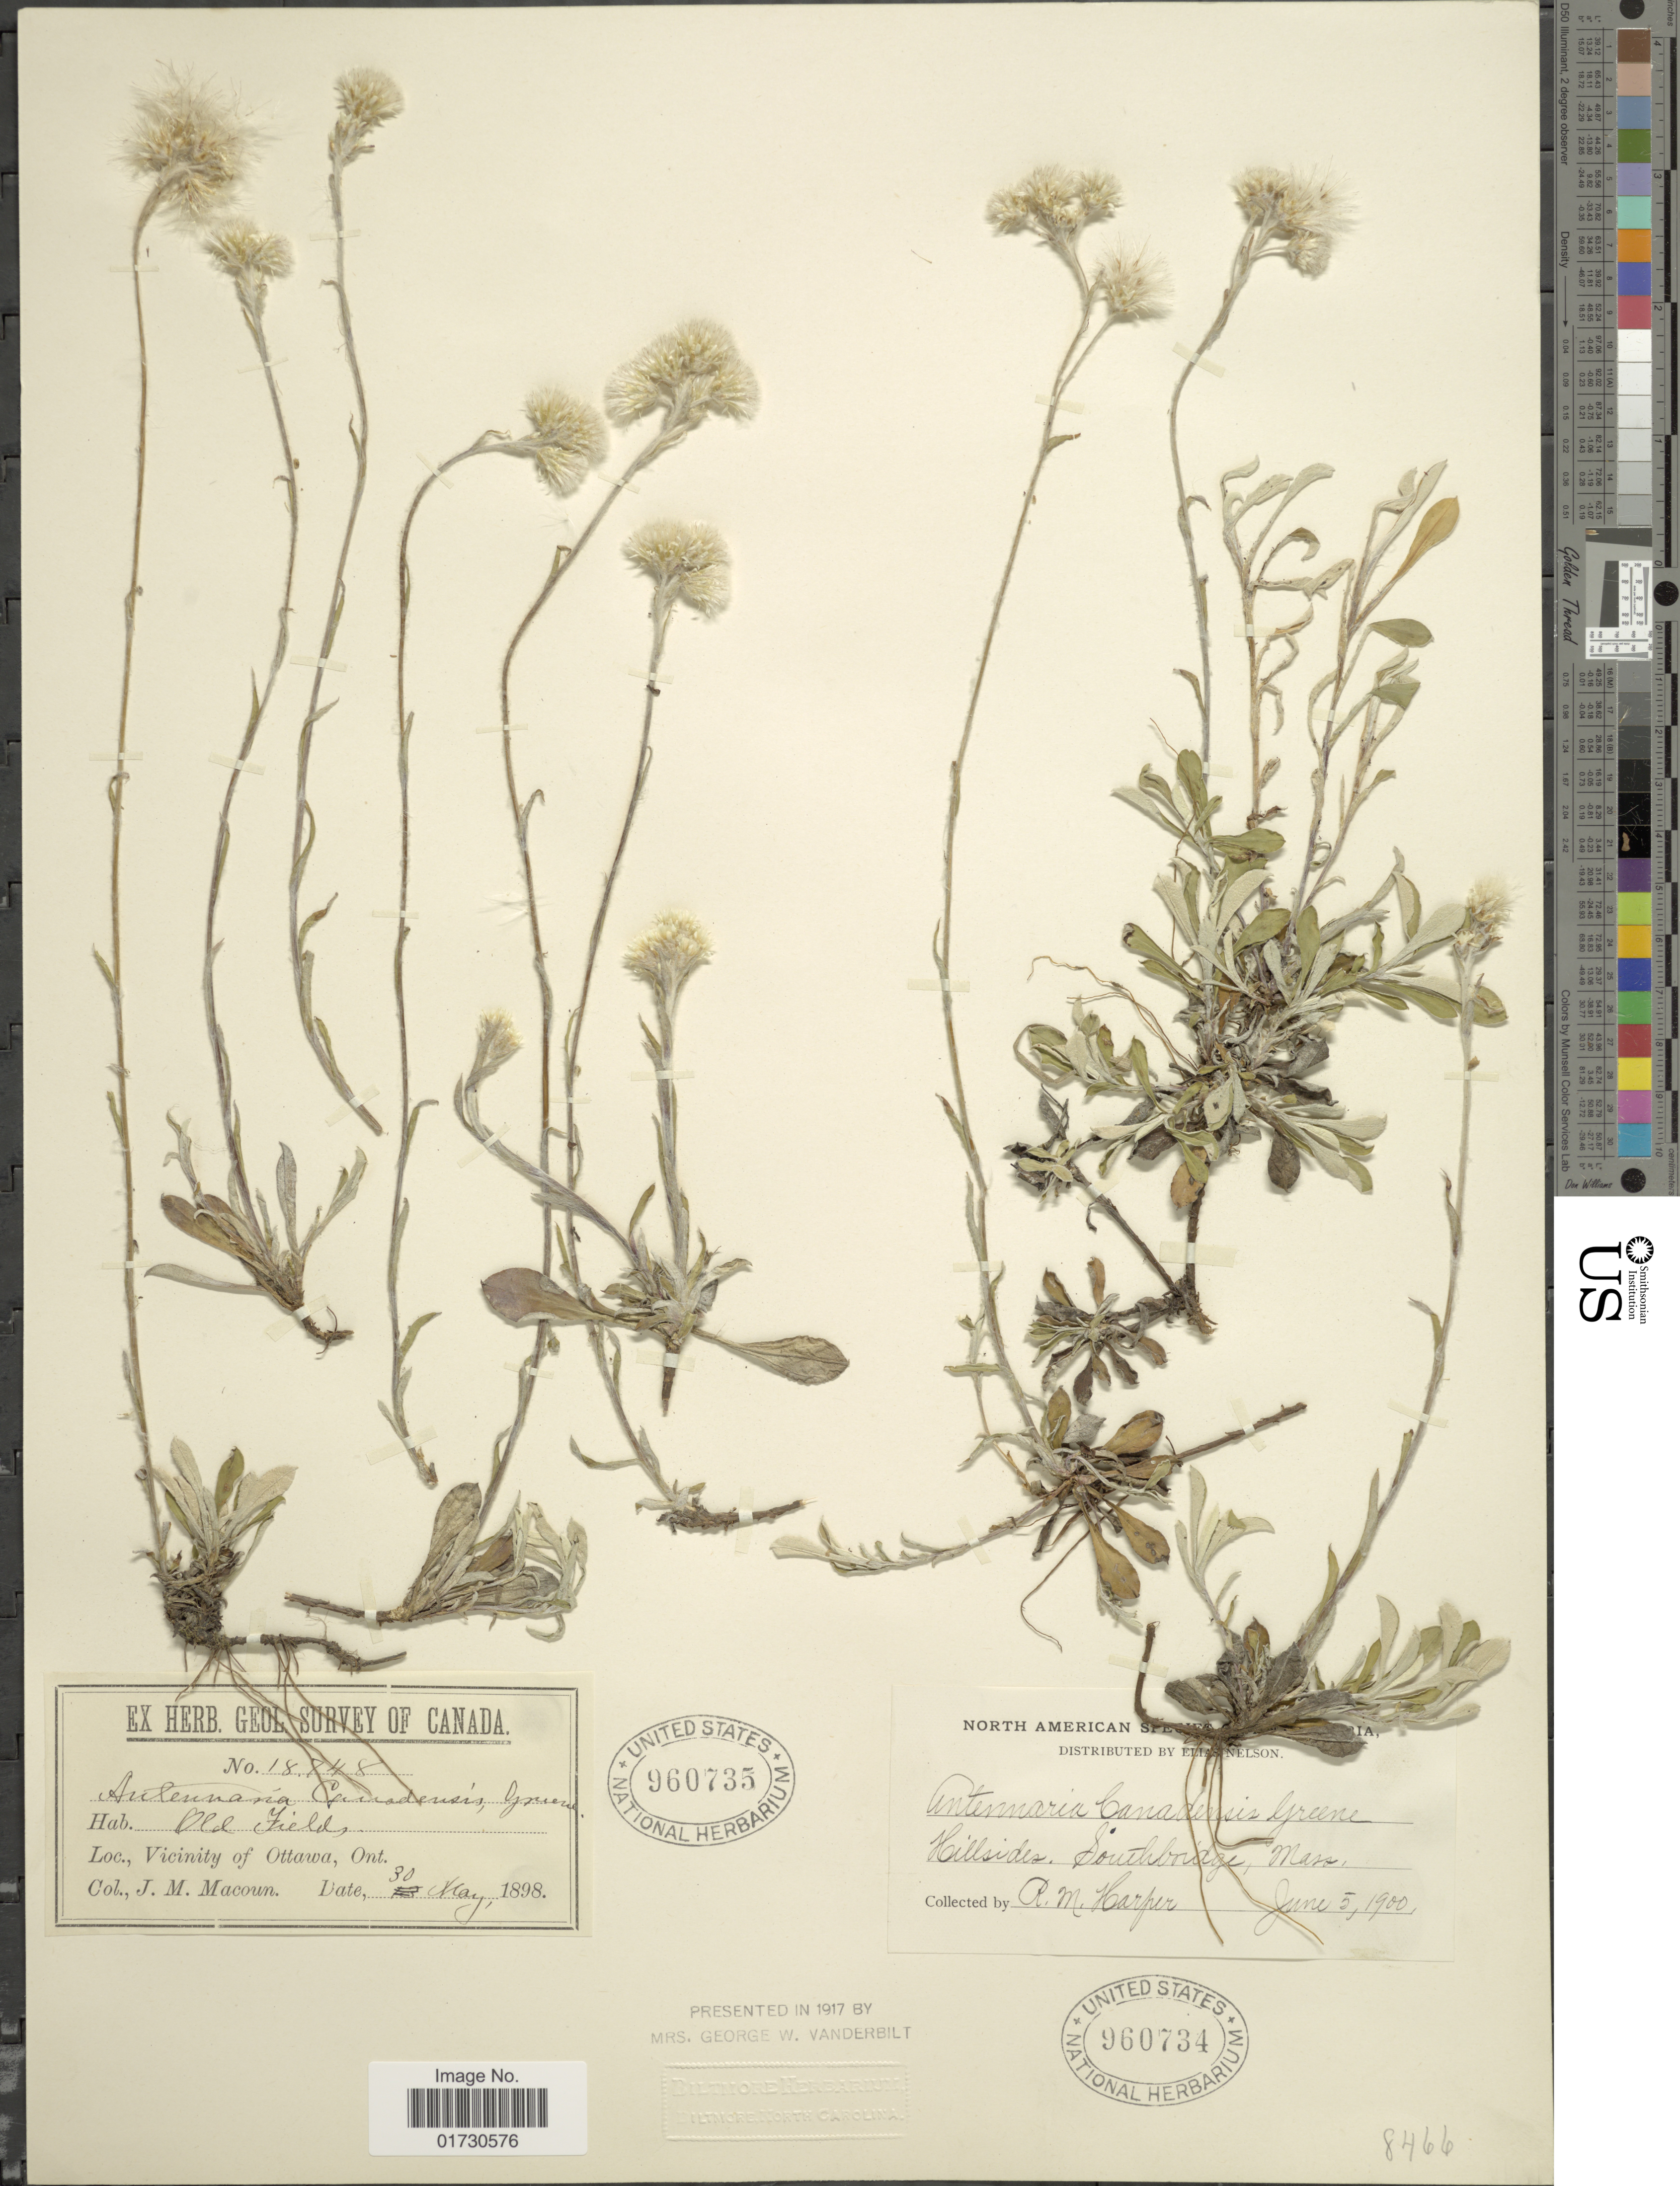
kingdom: Plantae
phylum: Tracheophyta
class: Magnoliopsida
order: Asterales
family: Asteraceae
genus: Antennaria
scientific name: Antennaria canadensis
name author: Greene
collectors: J. M. Macoun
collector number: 18748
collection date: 1898-05-30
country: Canada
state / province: Ontario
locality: Old Field, Vicinity of Ottawa, Ont.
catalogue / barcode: US 960735